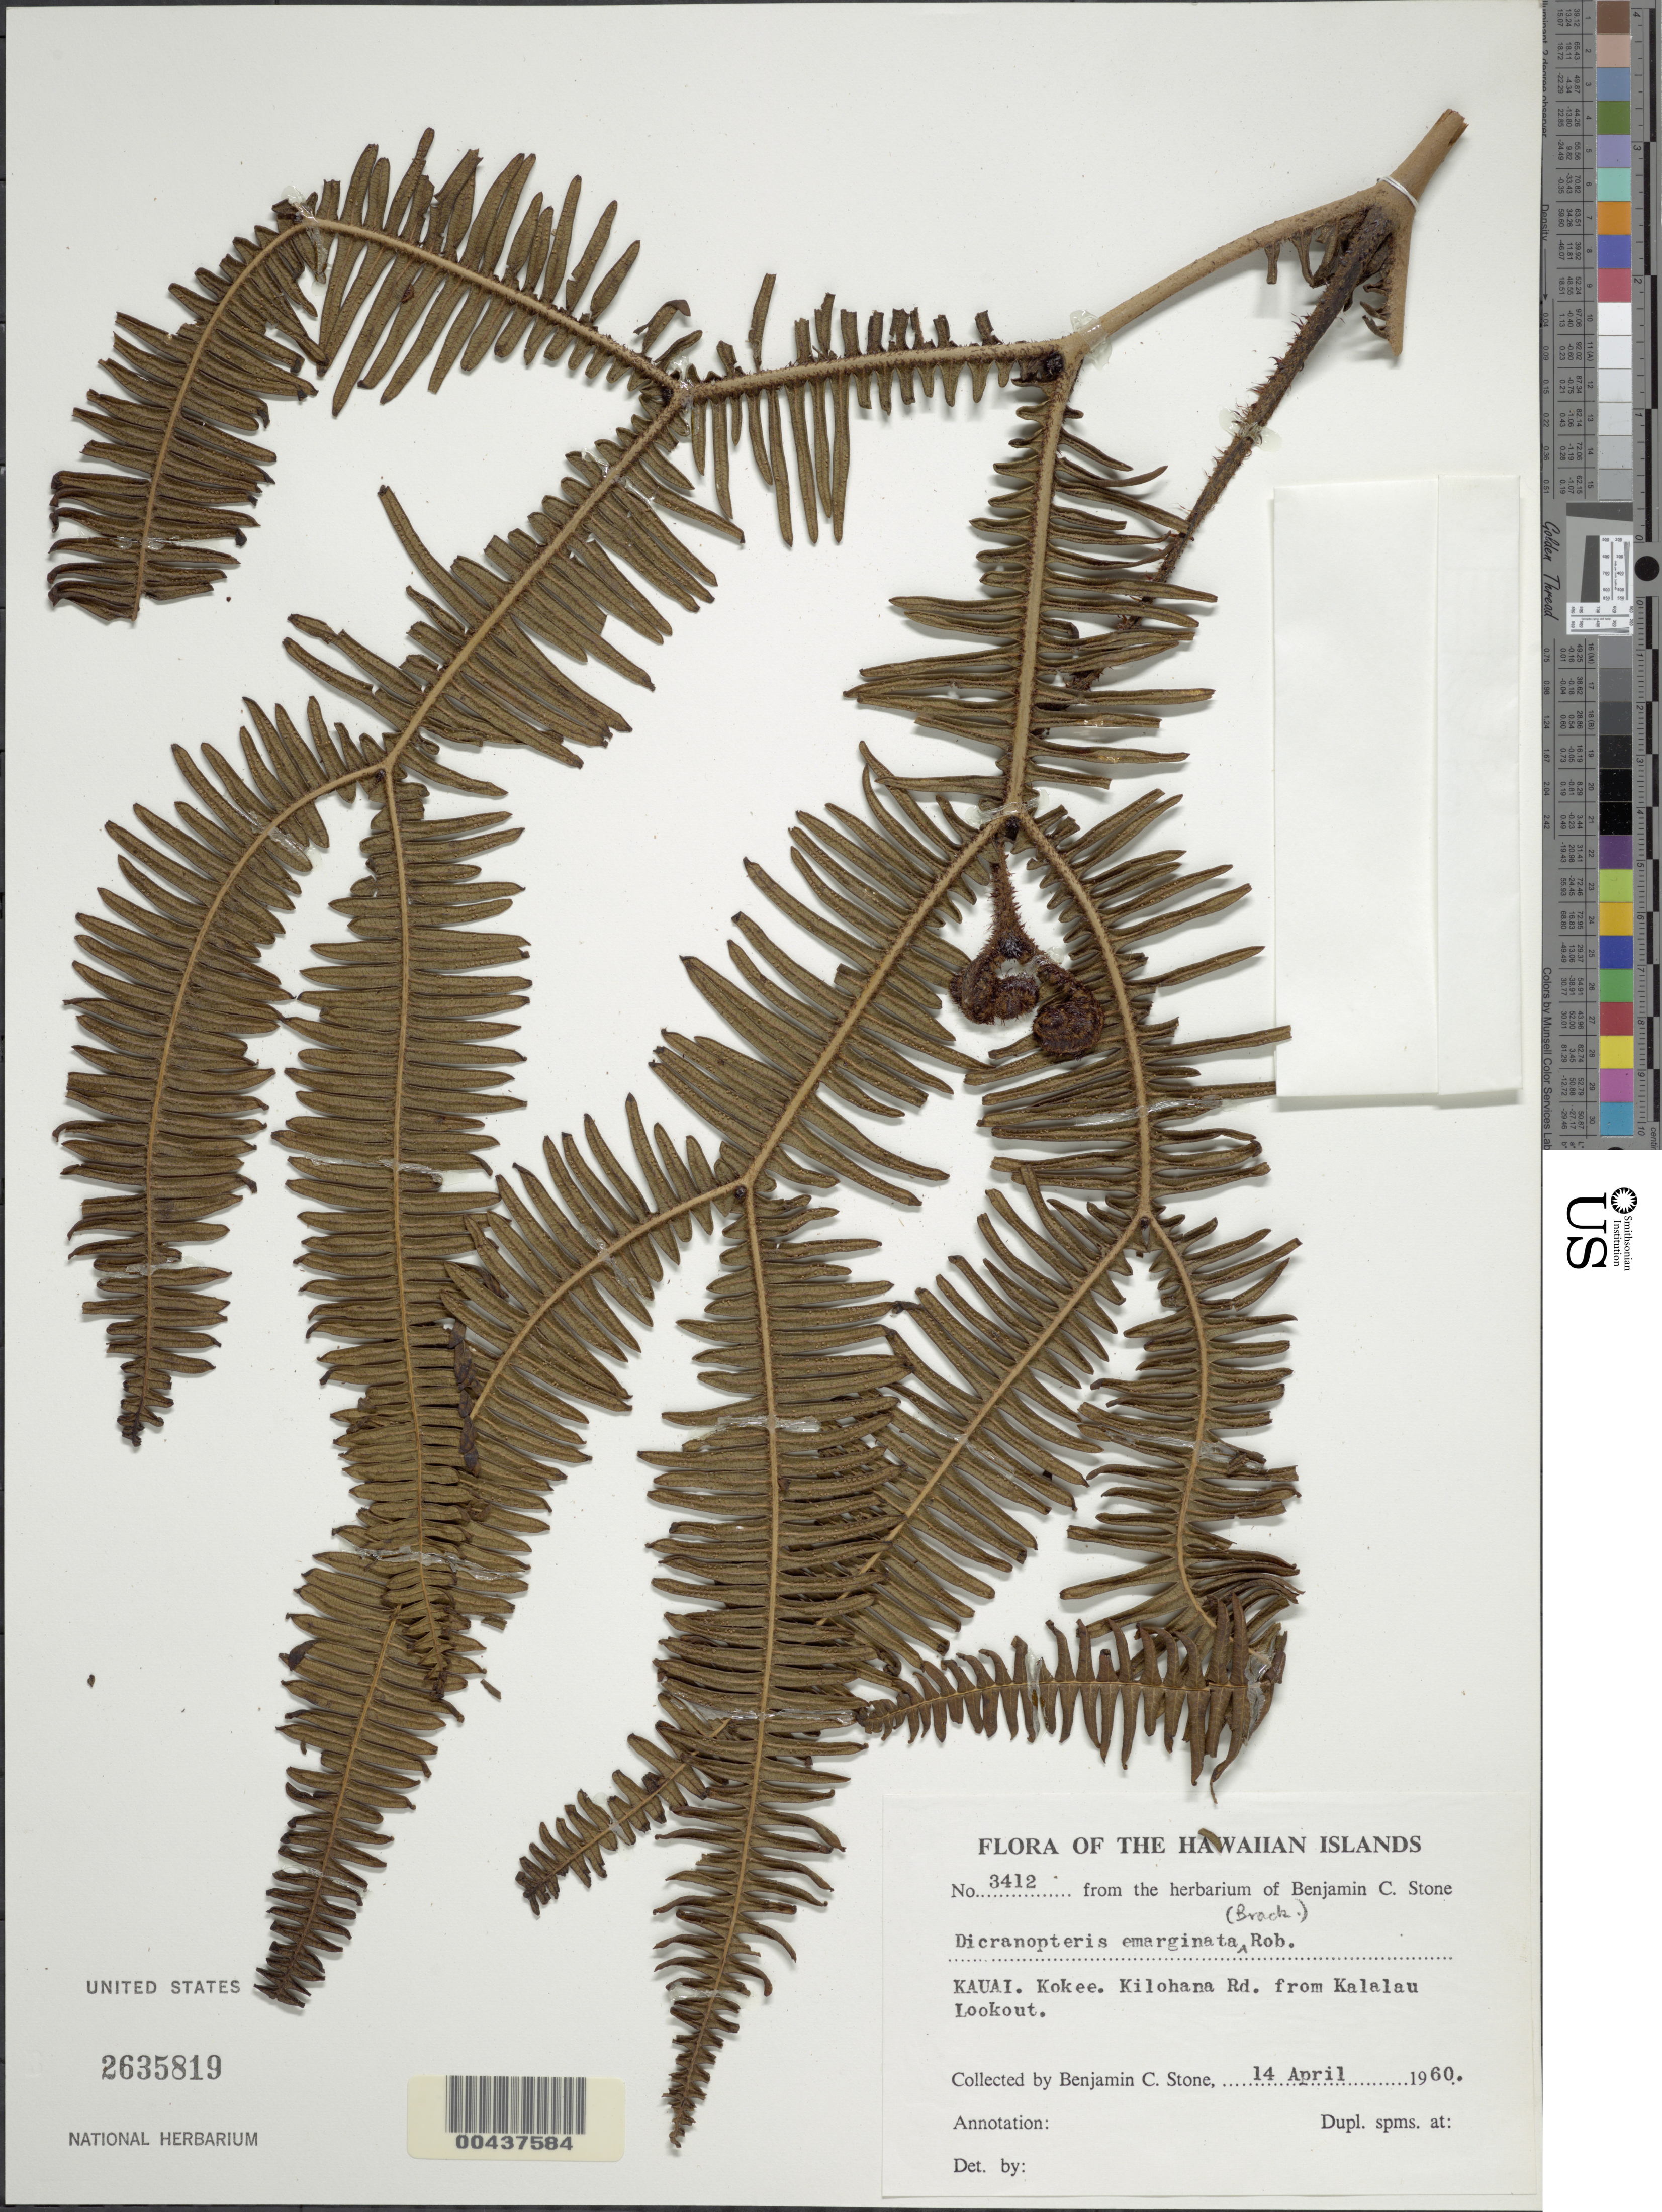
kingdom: Plantae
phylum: Tracheophyta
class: Polypodiopsida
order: Gleicheniales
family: Gleicheniaceae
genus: Dicranopteris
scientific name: Dicranopteris linearis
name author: (Burm. f.) Underw.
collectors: B. C. Stone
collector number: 3412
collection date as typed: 14 Apr 1960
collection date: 1960-04-14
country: United States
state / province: Hawaii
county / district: Kauai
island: Kaua'i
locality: Kokee. Kilohana Rd. from Kalalau Lookout.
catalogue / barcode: US 2635819